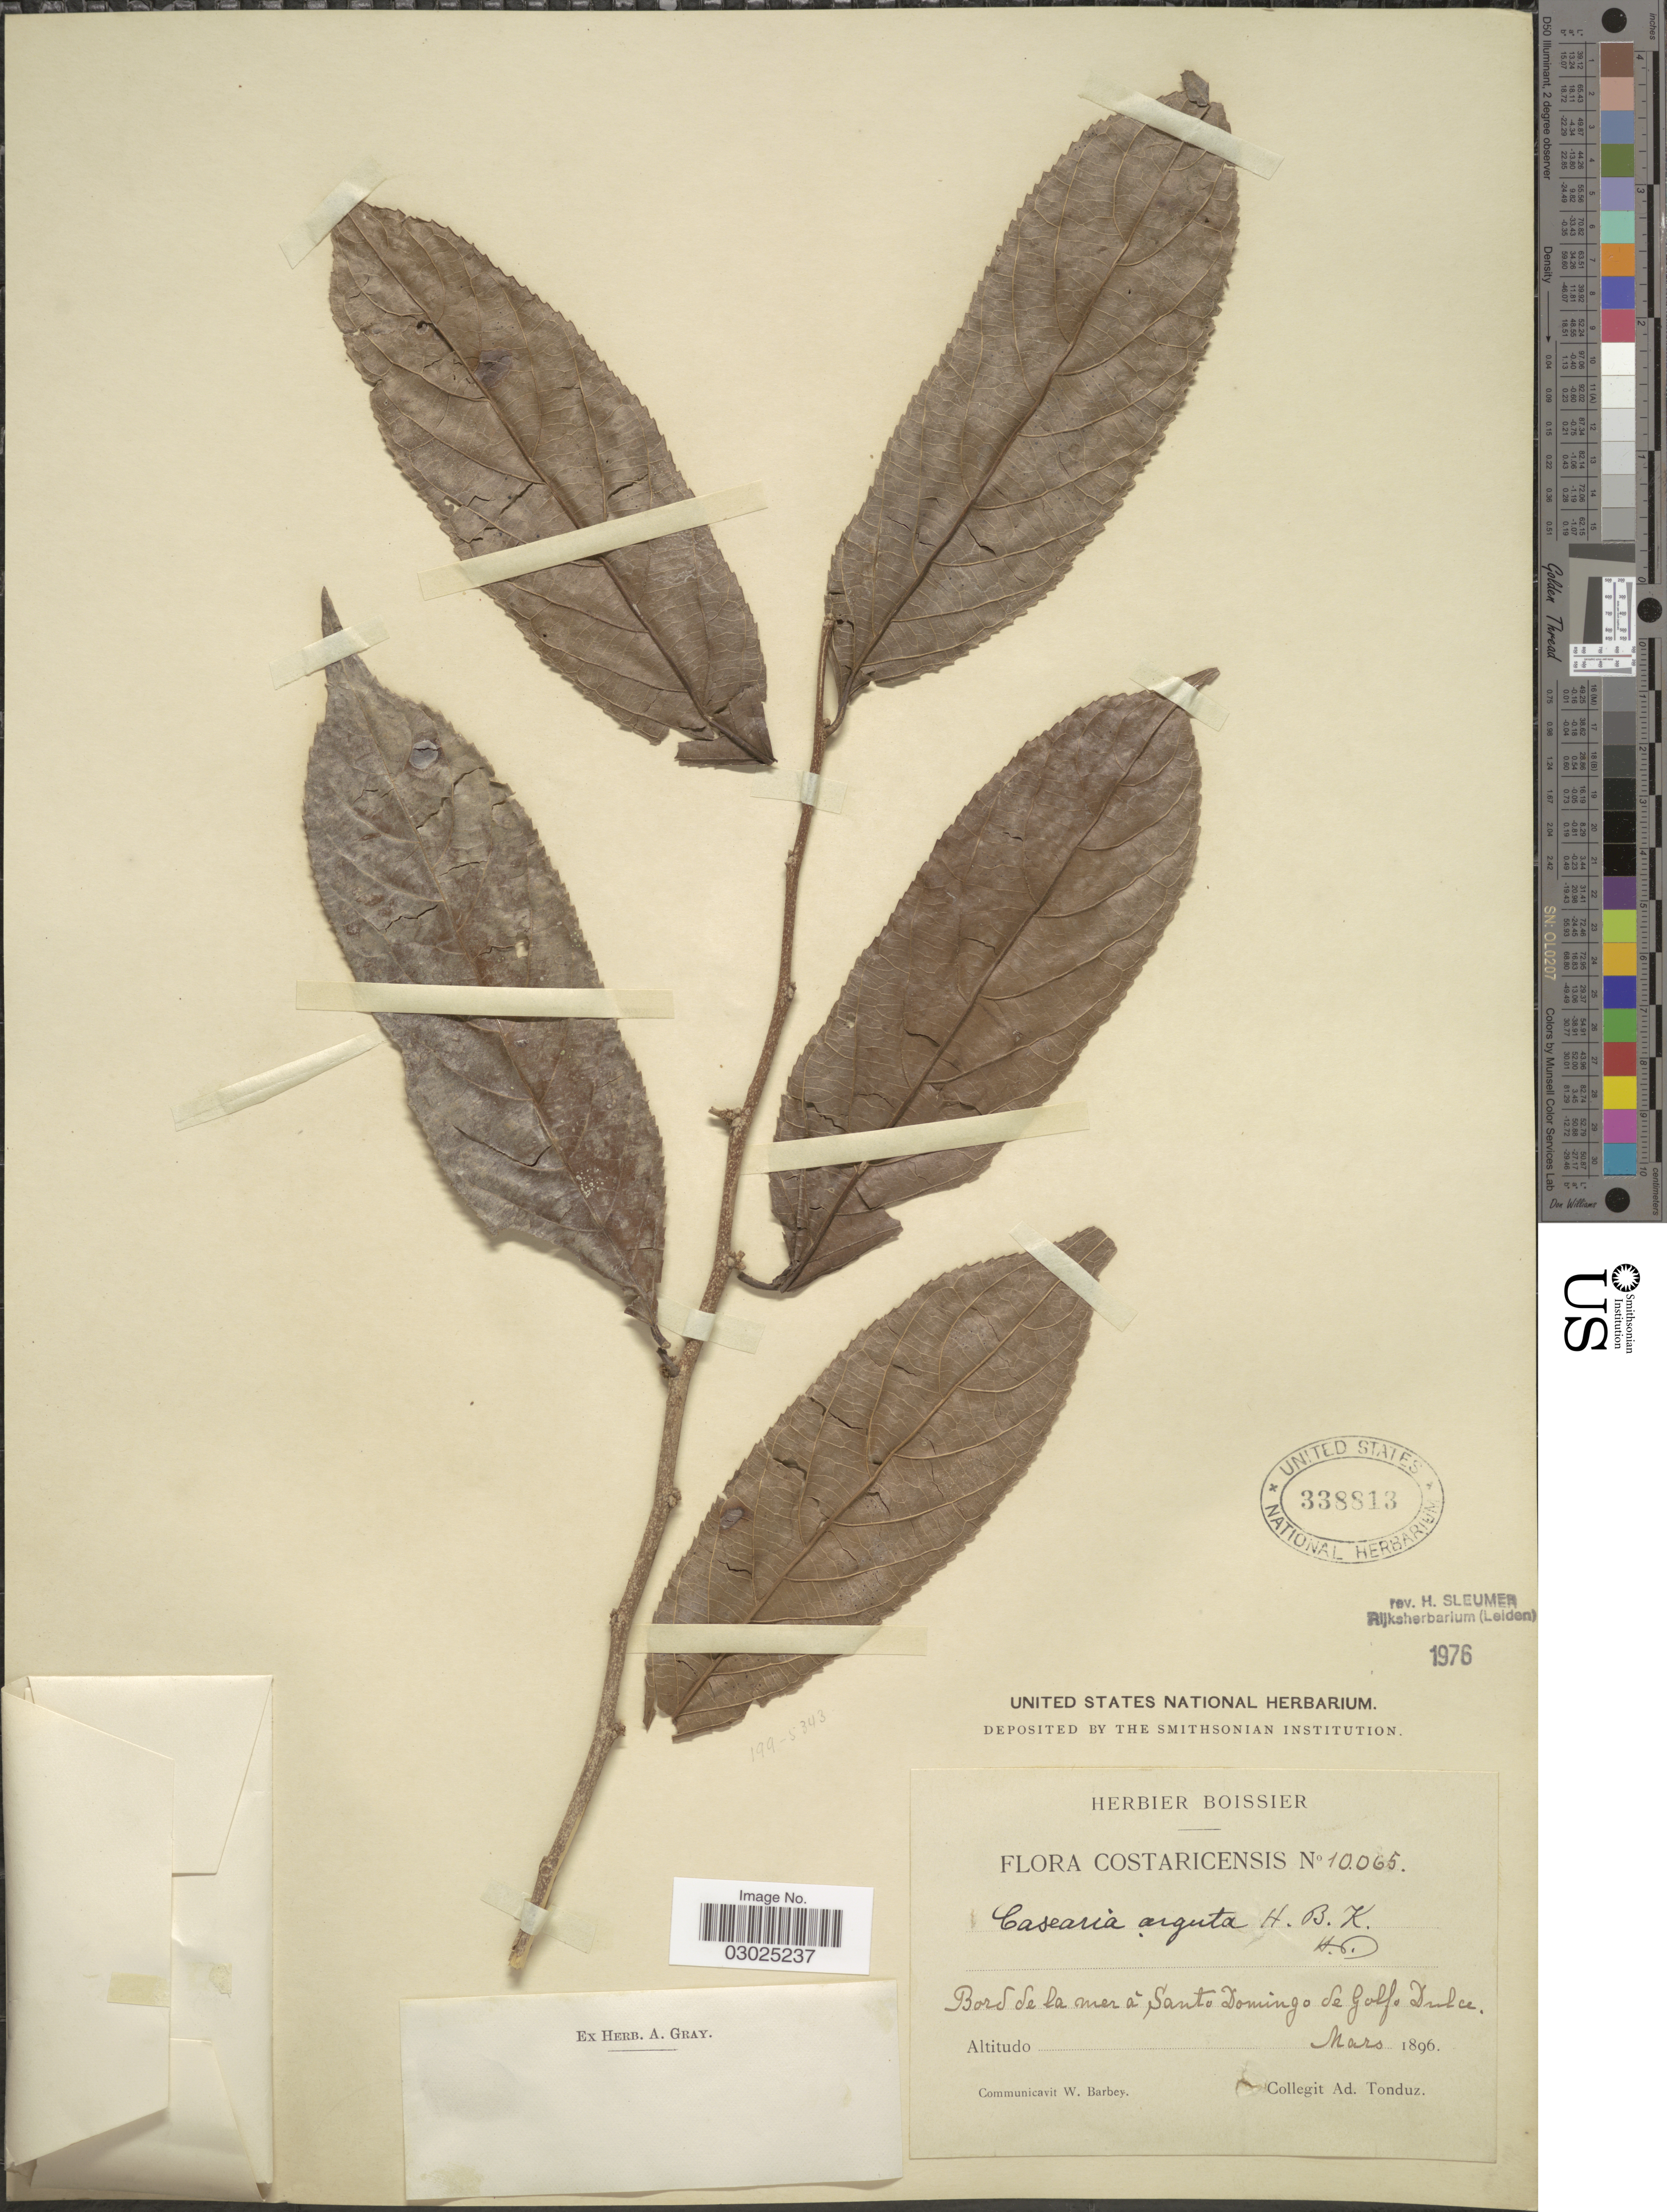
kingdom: Plantae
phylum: Tracheophyta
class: Magnoliopsida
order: Malpighiales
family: Salicaceae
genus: Casearia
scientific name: Casearia arguta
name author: Kunth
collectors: A. Tonduz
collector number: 10065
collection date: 1896-03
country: Costa Rica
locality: Bord de la mer á Santo Domingo de Golfo Dulce.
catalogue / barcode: US 338813